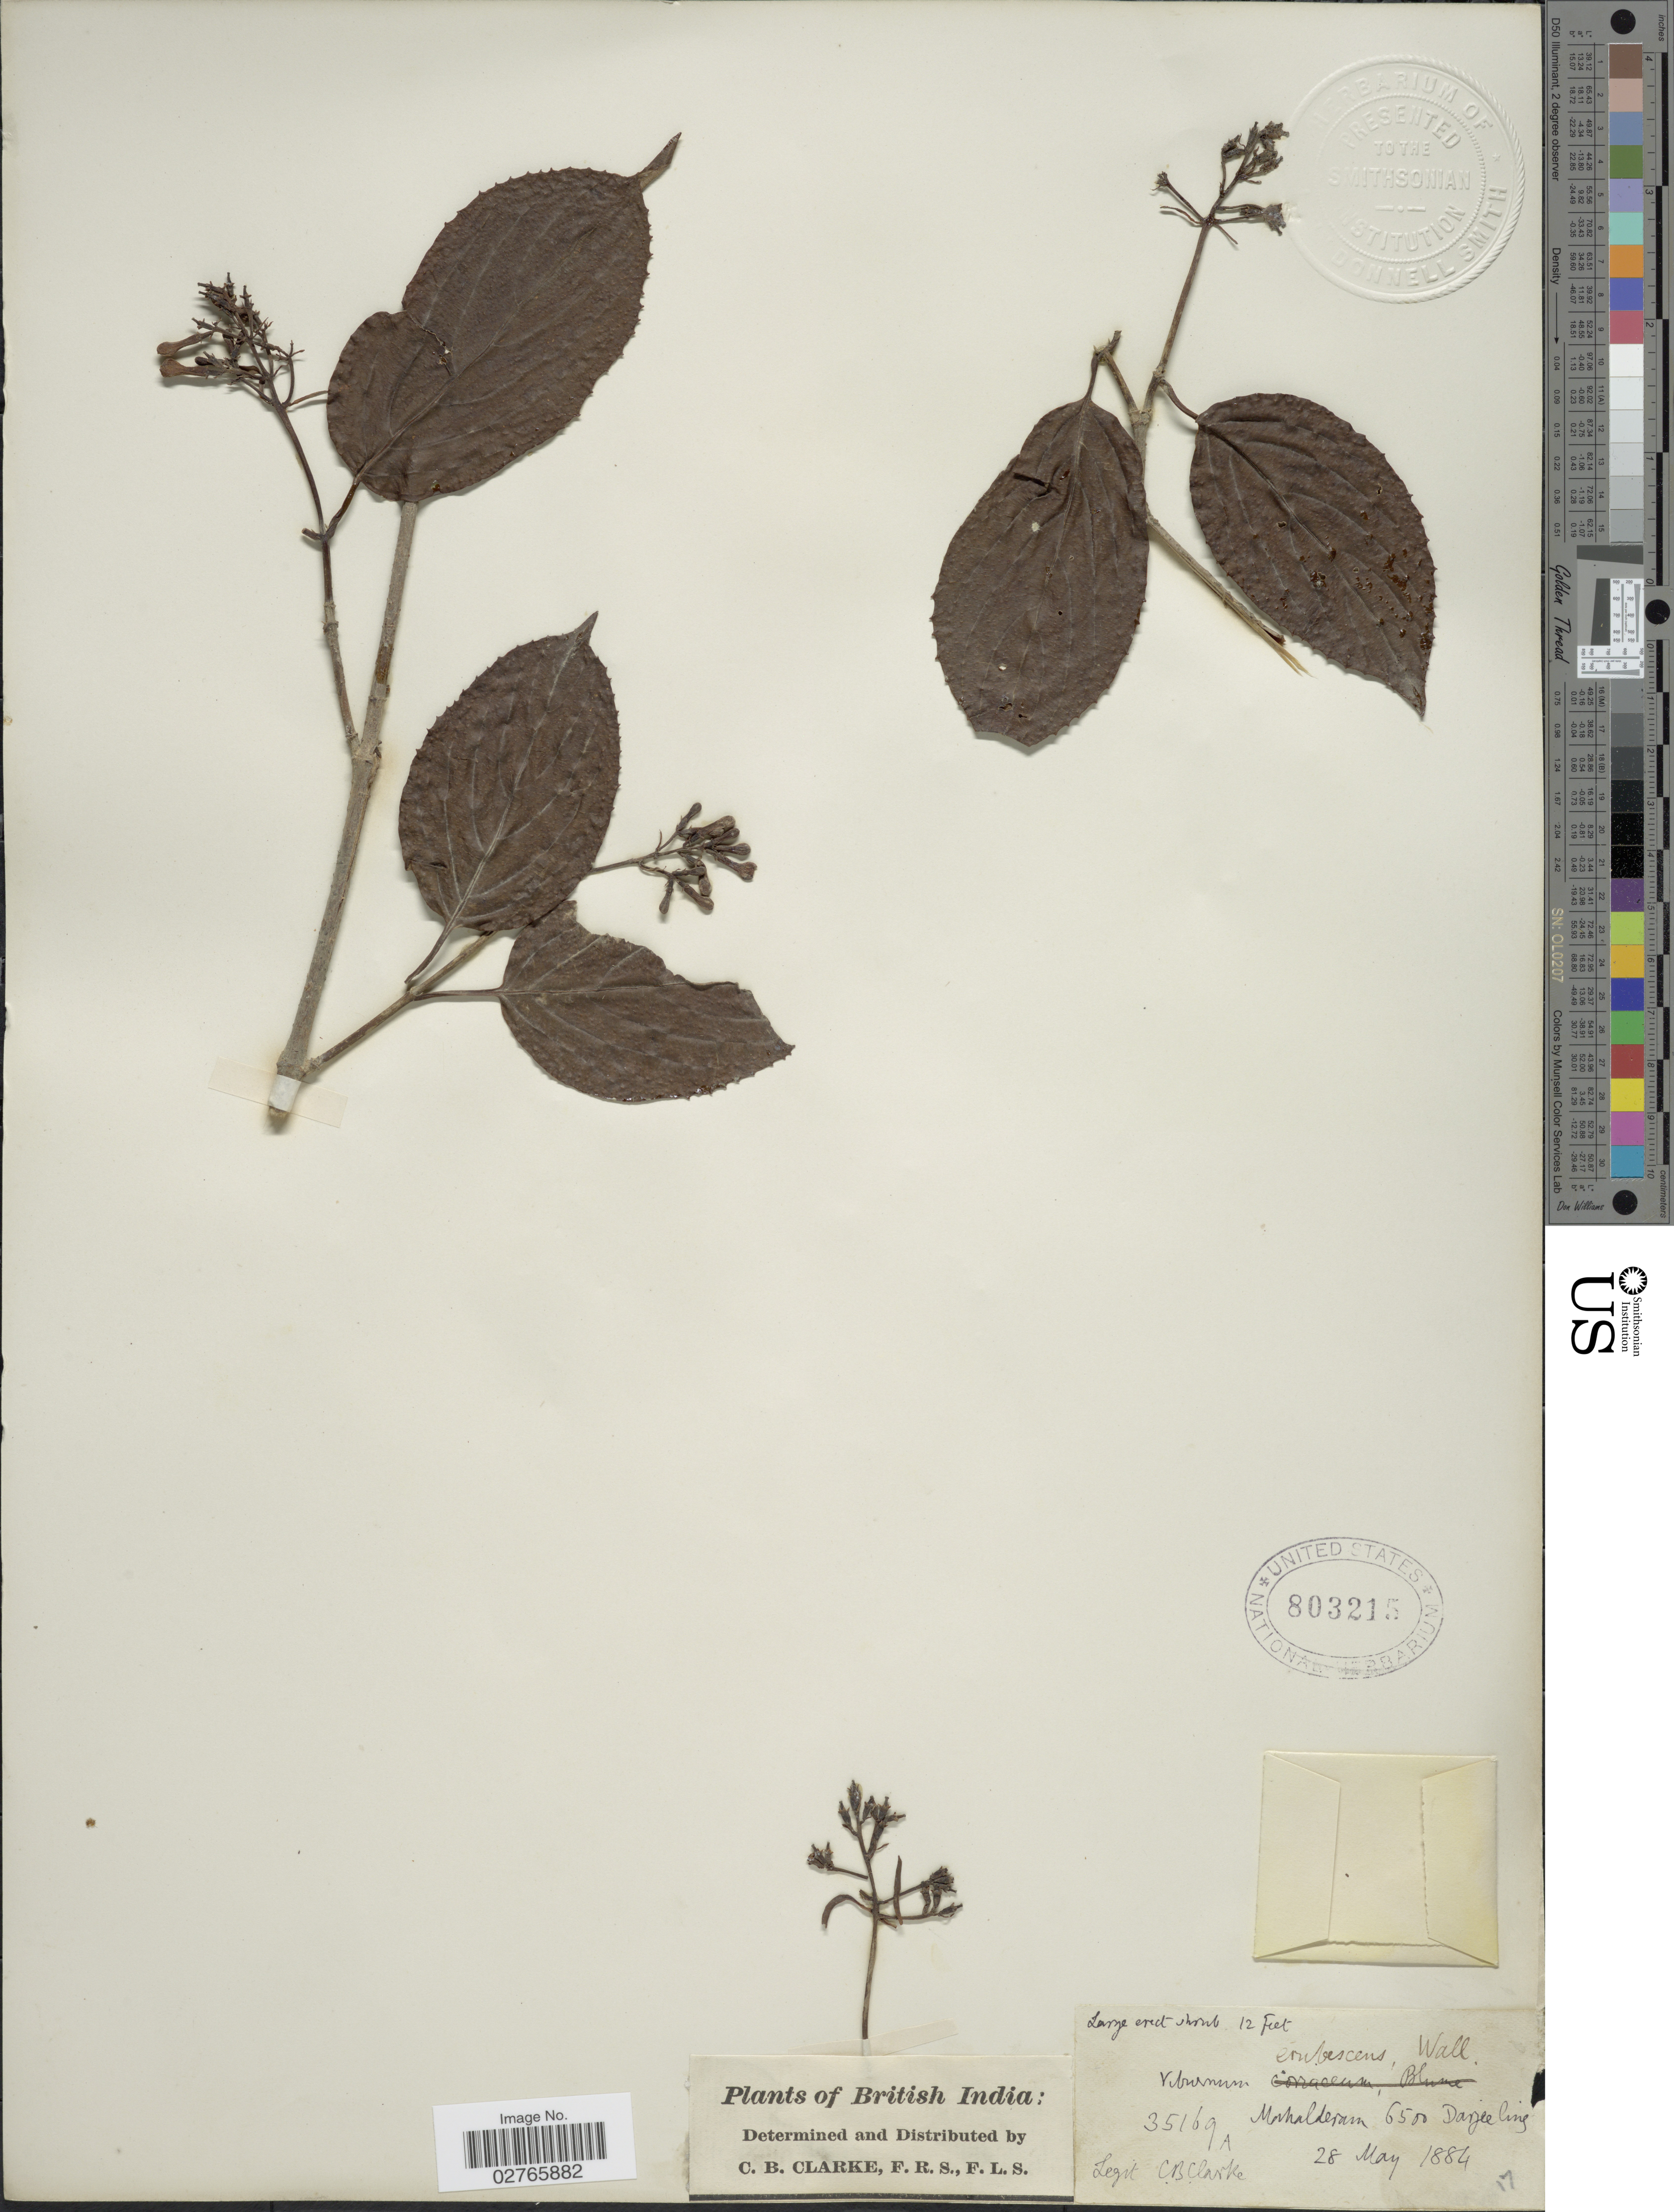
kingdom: Plantae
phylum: Tracheophyta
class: Magnoliopsida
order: Dipsacales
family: Viburnaceae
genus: Viburnum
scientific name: Viburnum erubescens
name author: Wall.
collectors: C. B. Clarke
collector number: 35169A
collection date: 1884-05-28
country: India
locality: British India. Mahalderan. Darjeeling.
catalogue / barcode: US 803215